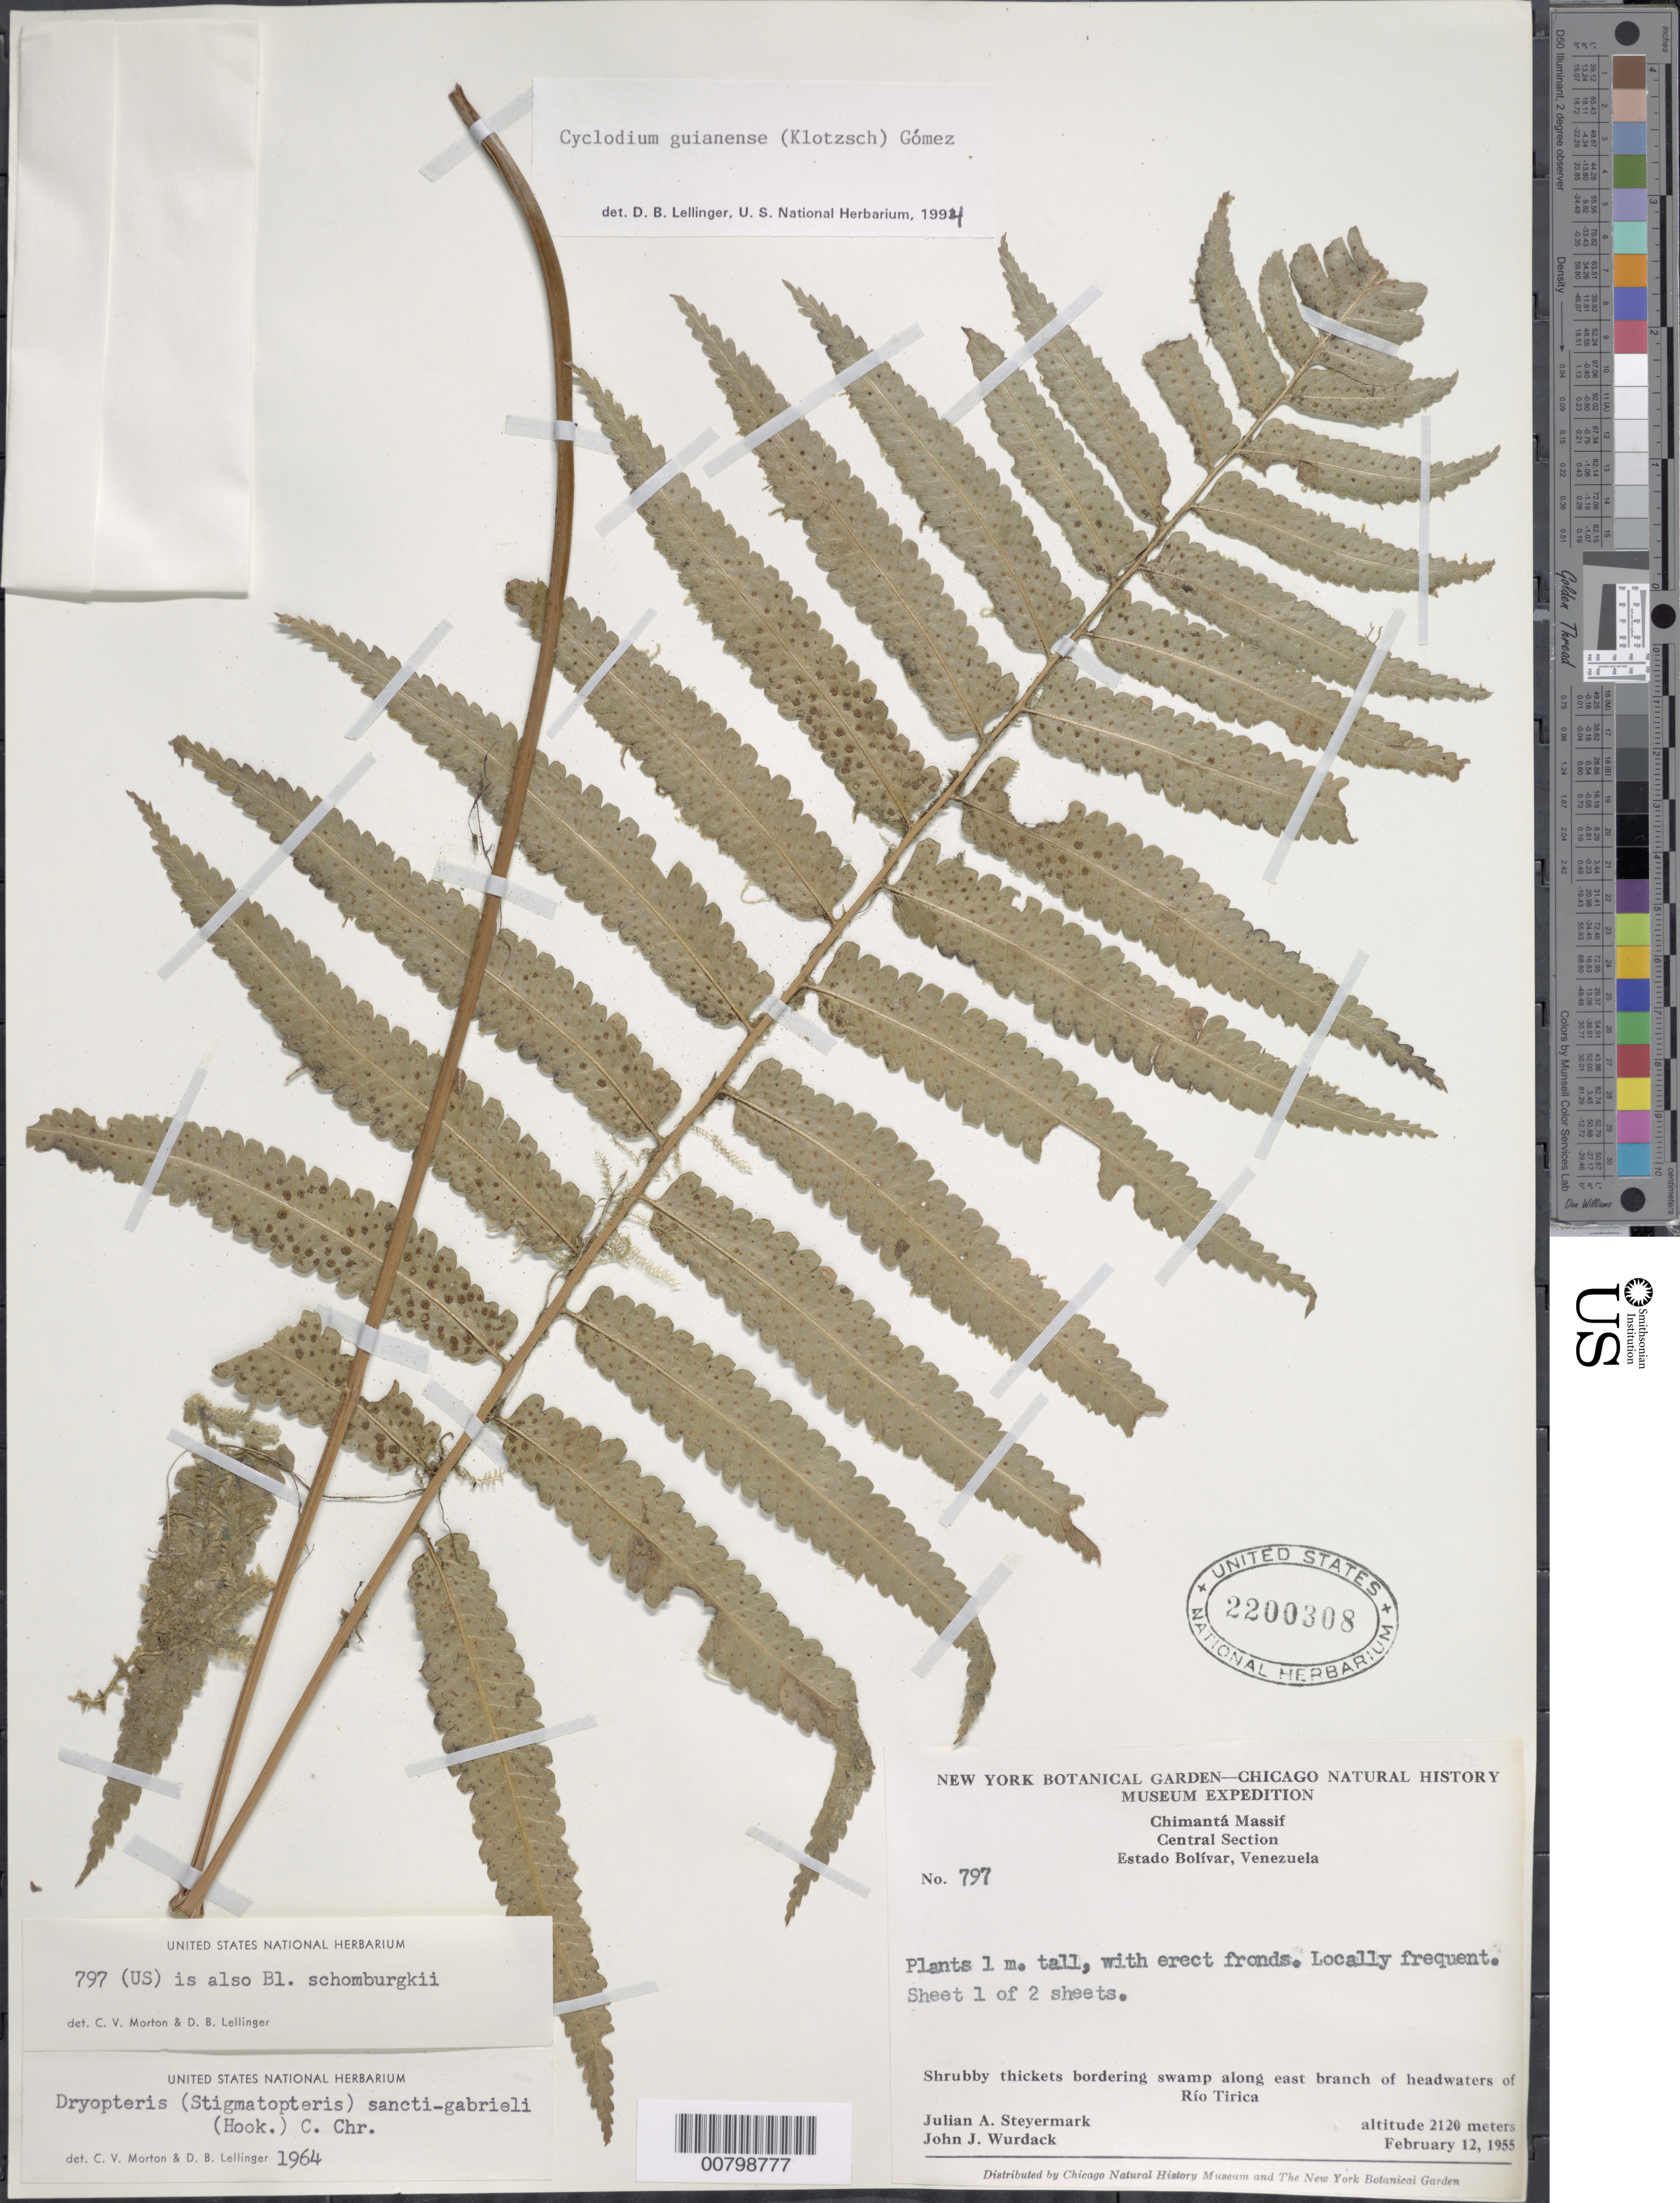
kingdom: Plantae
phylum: Tracheophyta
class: Polypodiopsida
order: Polypodiales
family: Dryopteridaceae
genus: Cyclodium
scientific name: Cyclodium guianense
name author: (Klotzsch) van der Werff ex L.D. Gómez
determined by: Lellinger, David B., (BOT), Smithsonian Institution - National Museum of Natural History (UNITED STATES)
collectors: J. Steyermark & J. J. Wurdack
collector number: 55 797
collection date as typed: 12-Feb-55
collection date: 1955-02-12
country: Venezuela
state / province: Bolívar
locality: Chimantá Massif, central section, along east branch of headwaters of Río Tirica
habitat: Shrubby thickets bordering swamp along east branch of headwaters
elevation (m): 2120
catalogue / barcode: US 2200308